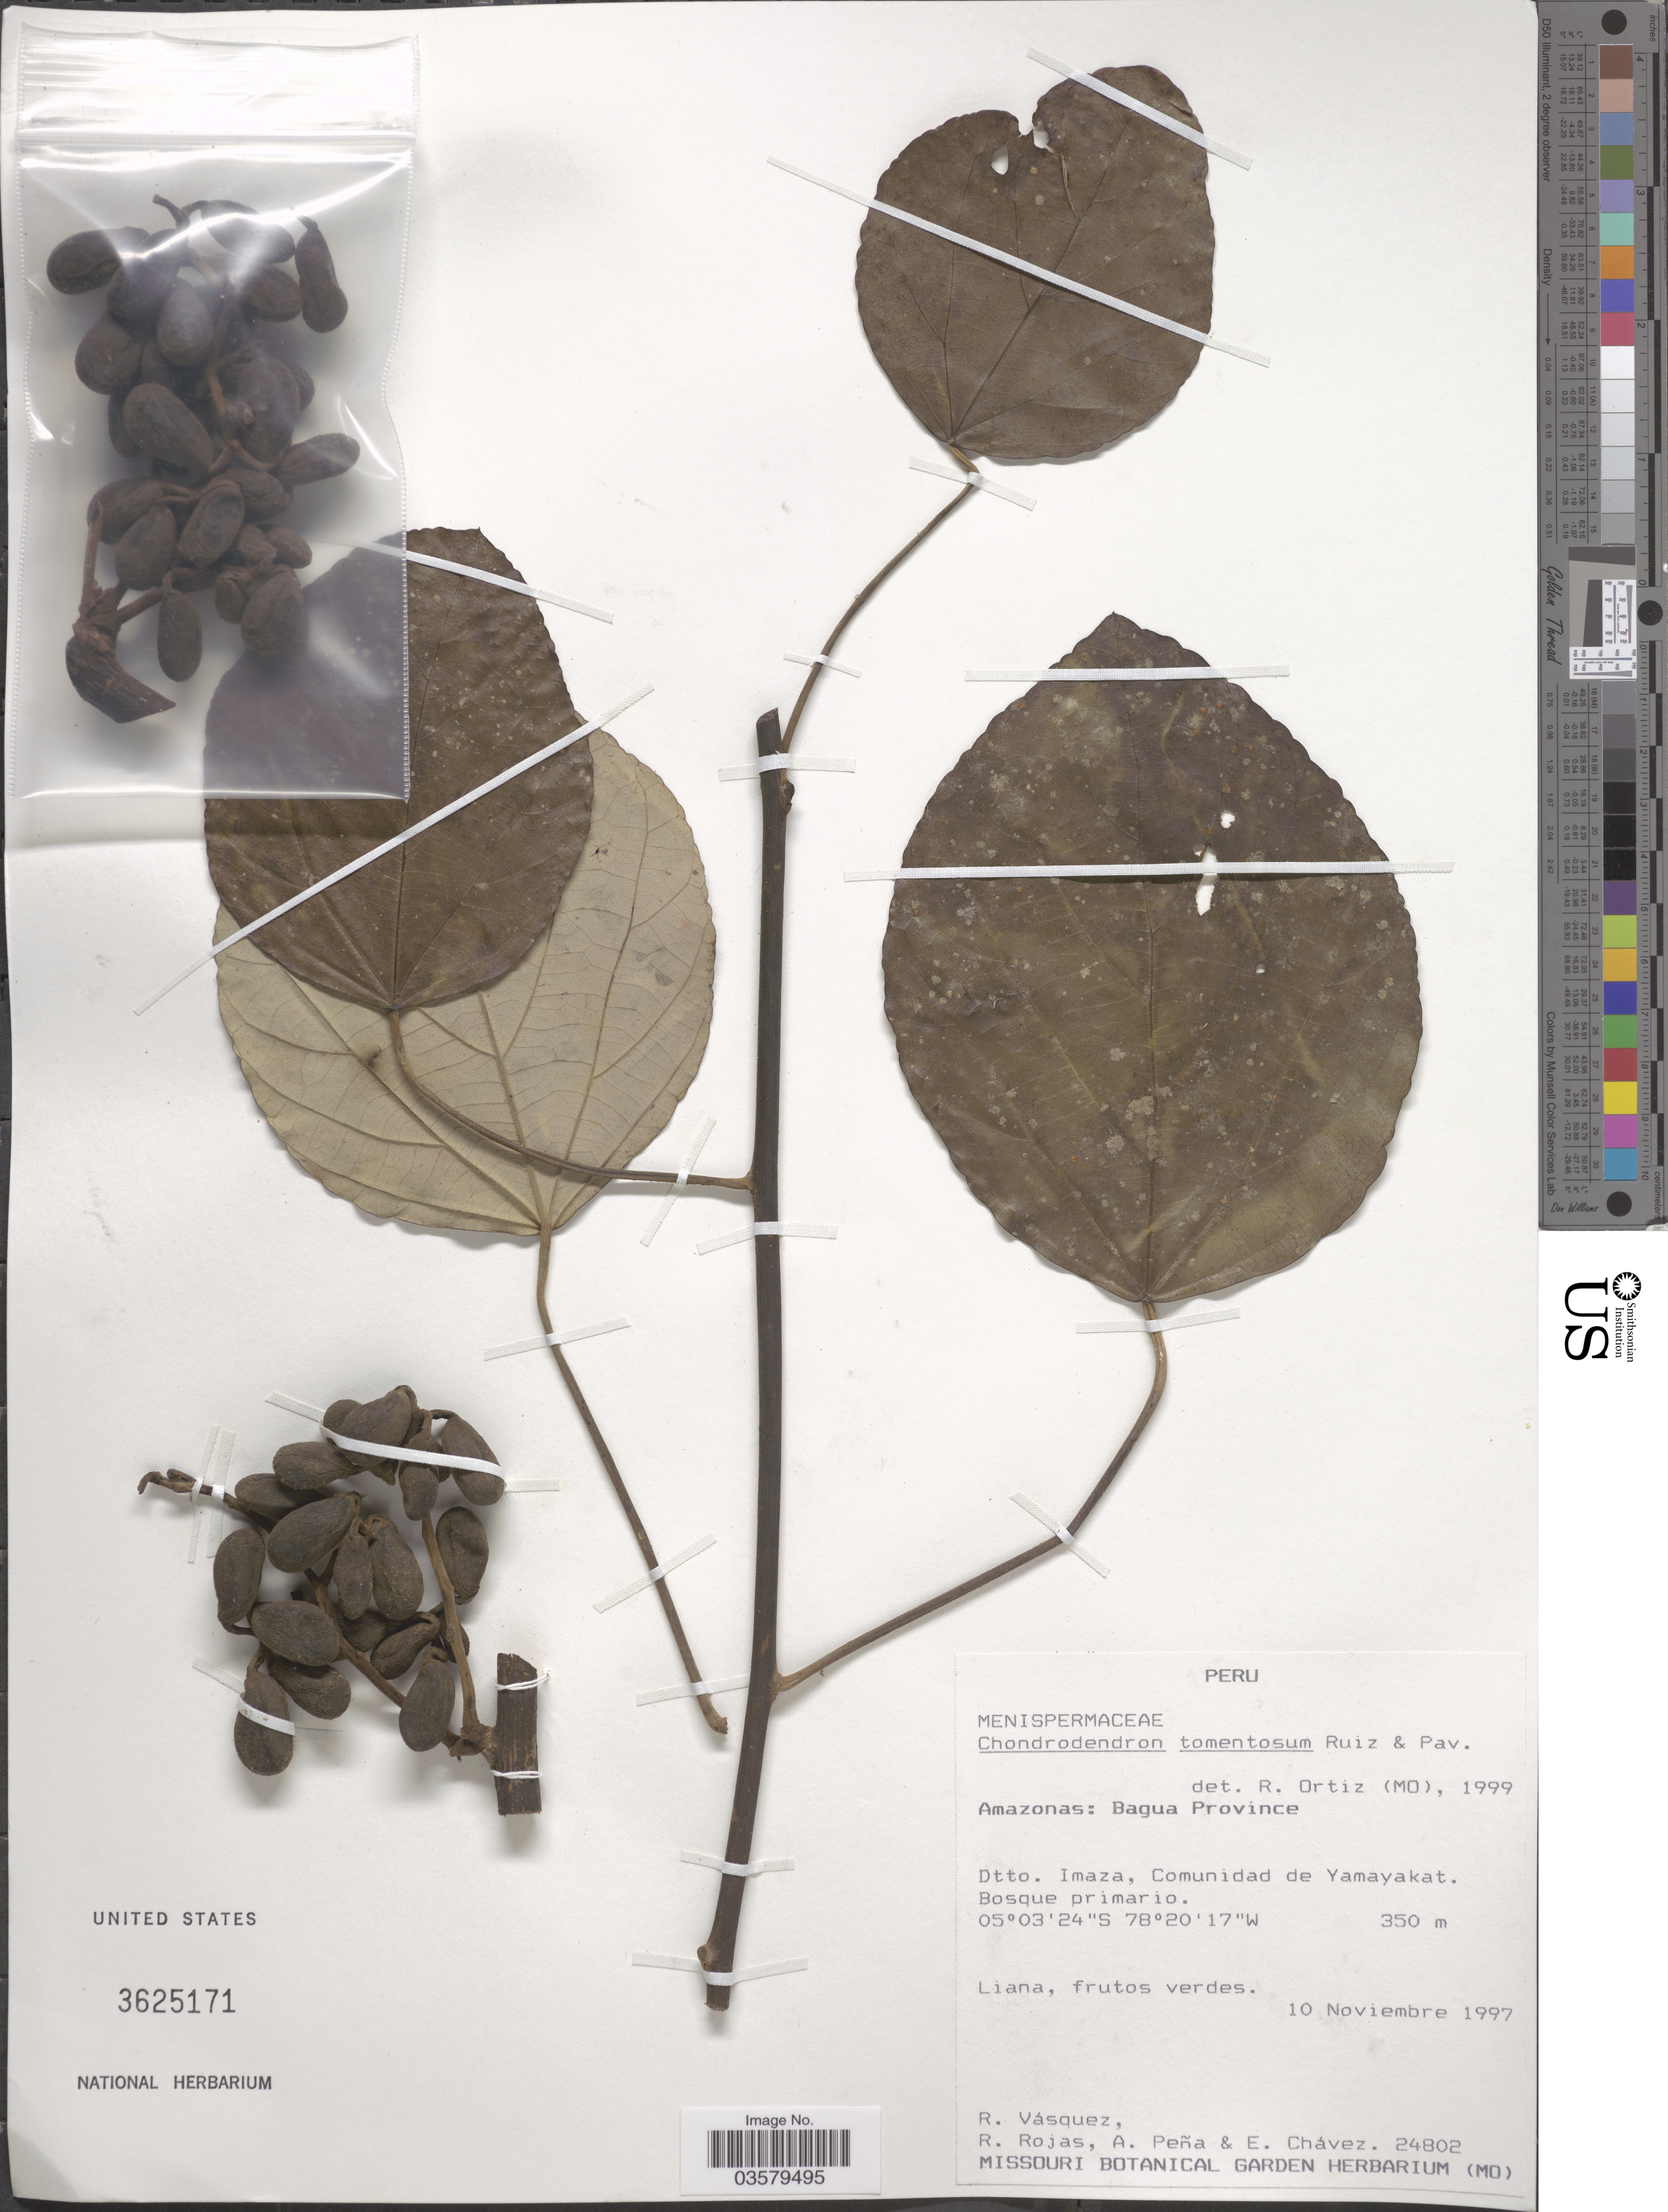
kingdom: Plantae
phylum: Tracheophyta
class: Magnoliopsida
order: Ranunculales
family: Menispermaceae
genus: Chondrodendron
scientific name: Chondrodendron tomentosum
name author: Ruiz & Pav.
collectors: R. Vásquez, R. Rojas, A. Peña & E. Chávez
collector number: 24802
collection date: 1997-11-10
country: Peru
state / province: Amazonas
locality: Bagua Province. Dtto. Imaza, Comunidad de Yamayakat.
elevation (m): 350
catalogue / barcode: US 3625171